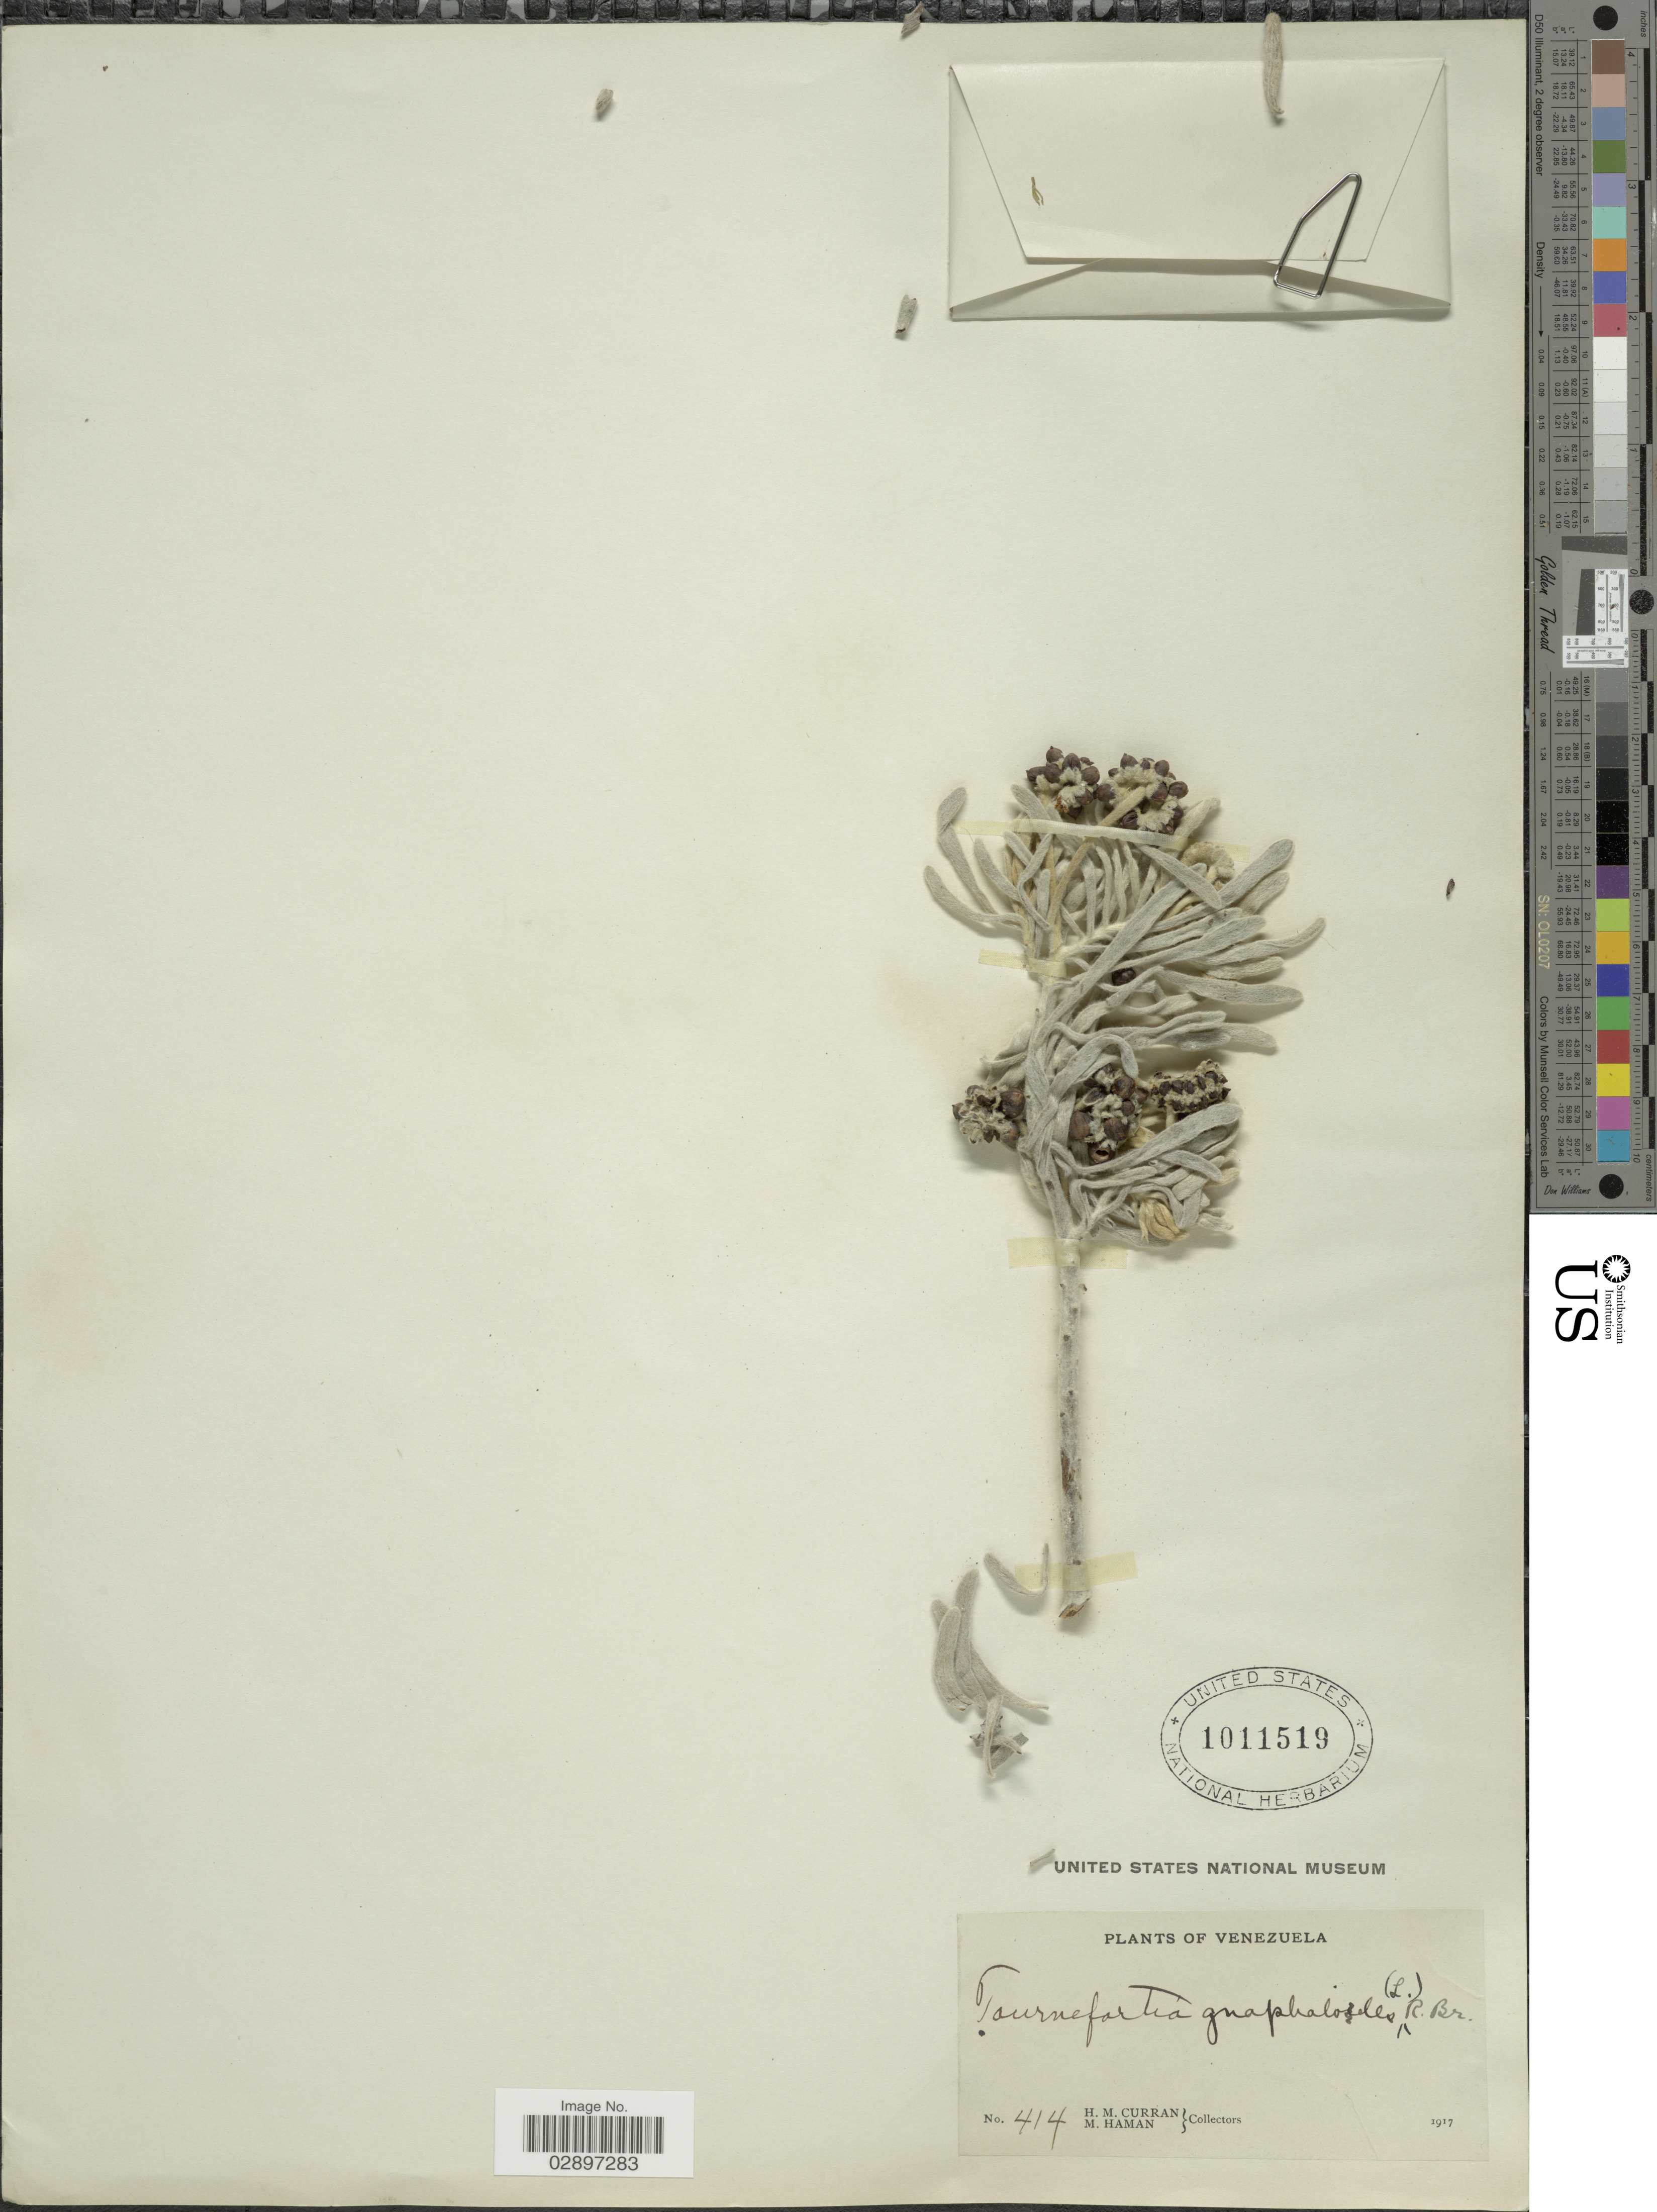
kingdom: Plantae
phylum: Tracheophyta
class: Magnoliopsida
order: Boraginales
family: Heliotropiaceae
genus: Tournefortia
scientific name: Tournefortia gnaphalodes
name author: (L.) R. Br.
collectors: H. M. Curran & M. Haman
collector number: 414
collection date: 1917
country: Venezuela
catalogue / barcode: US 1011519